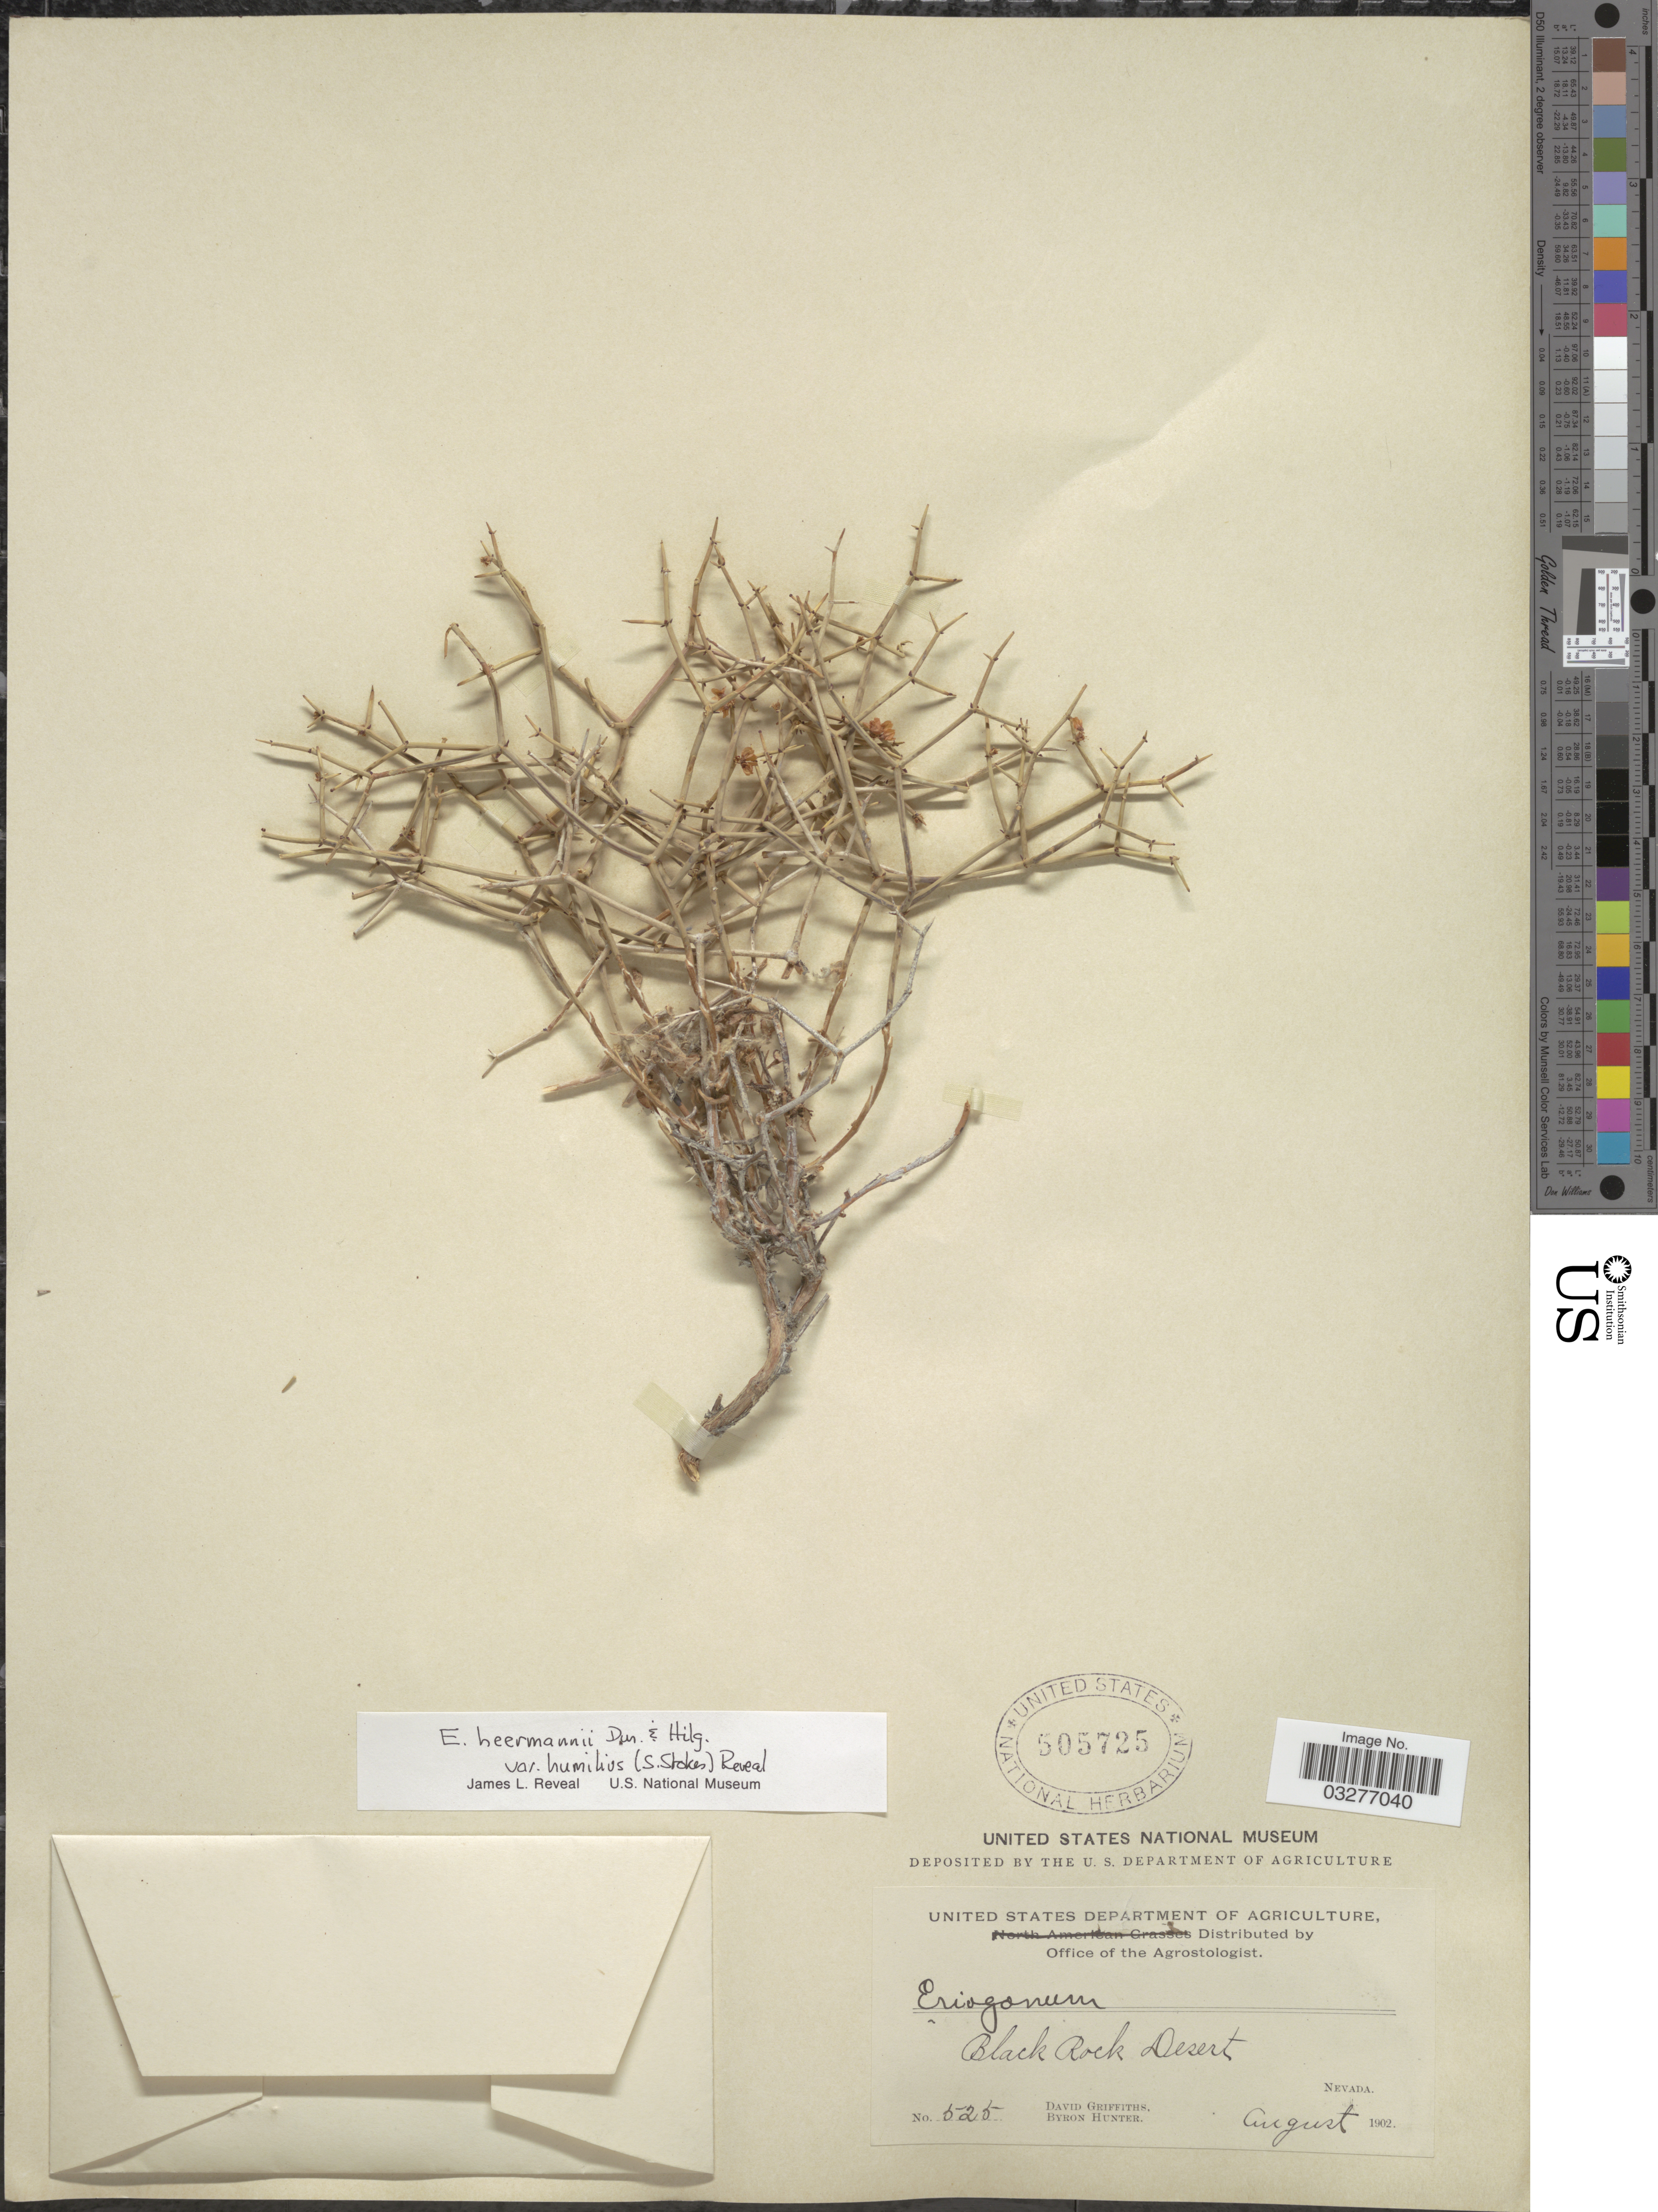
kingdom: Plantae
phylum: Tracheophyta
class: Magnoliopsida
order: Caryophyllales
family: Polygonaceae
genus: Eriogonum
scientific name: Eriogonum heermannii var. humilius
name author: (S. Stokes) Reveal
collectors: D. Griffiths & B. Hunter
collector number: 525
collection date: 1902-08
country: United States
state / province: Nevada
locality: Black Rock Desert.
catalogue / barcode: US 505725